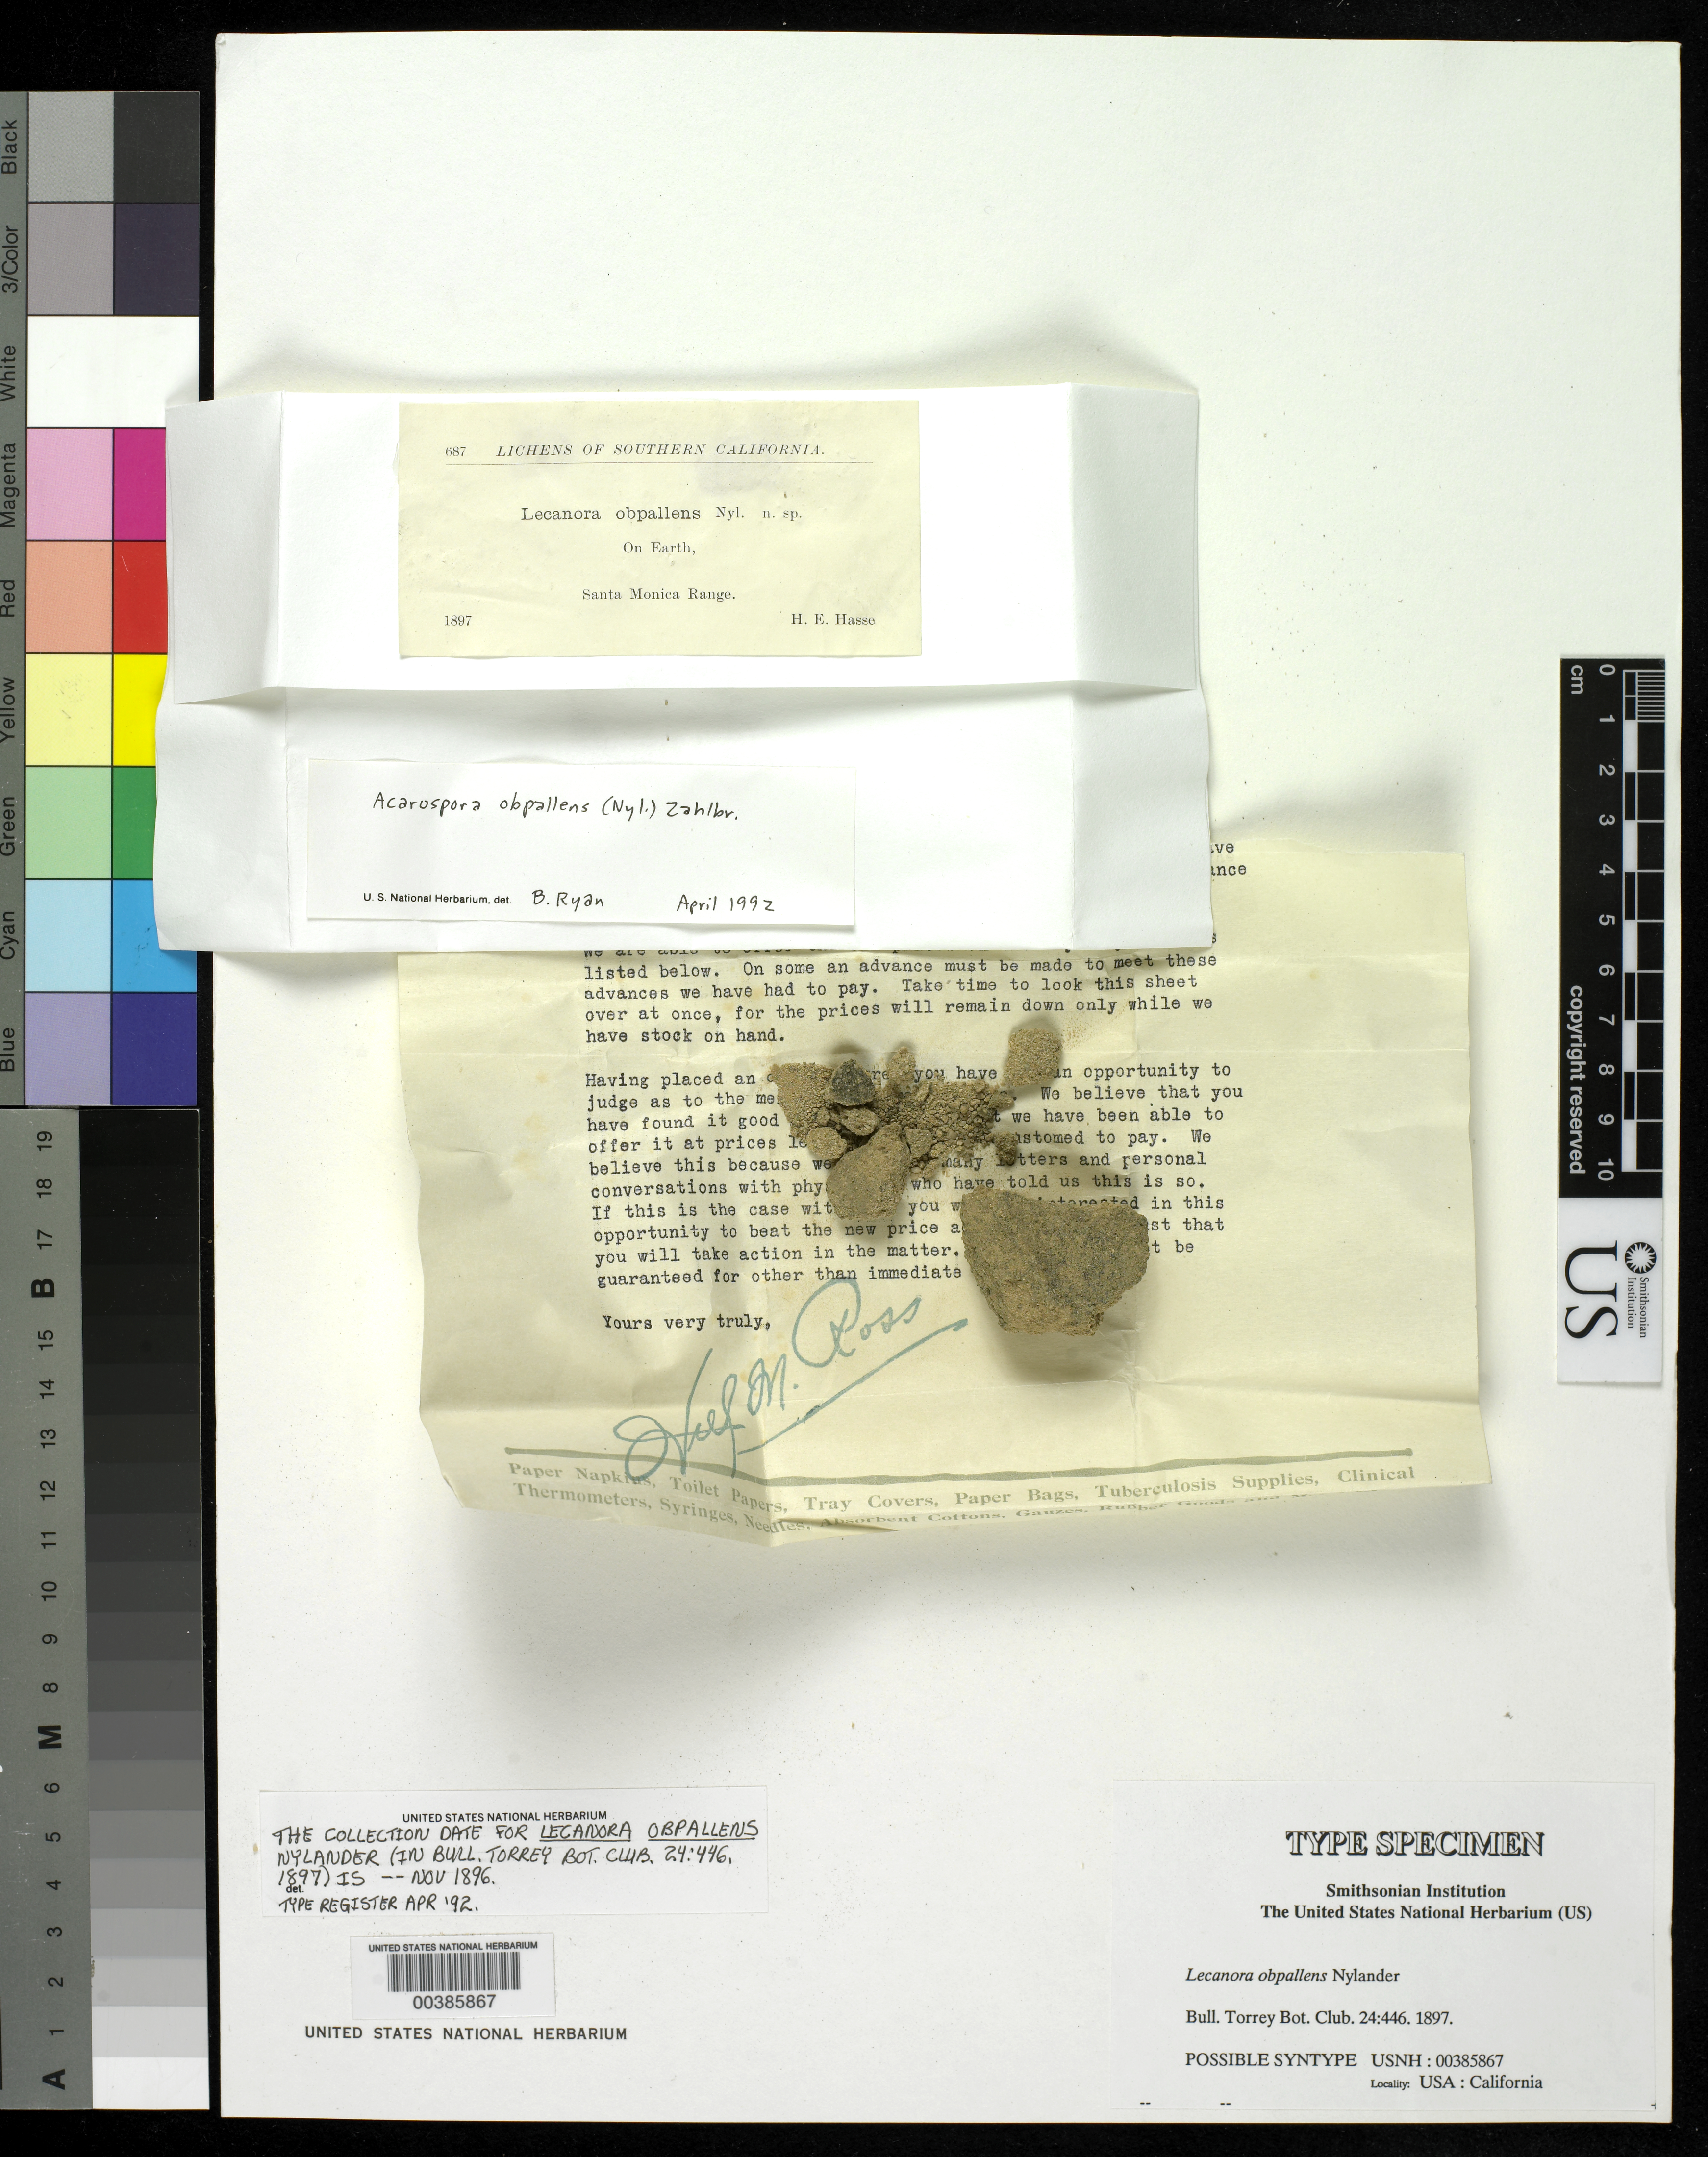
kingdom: Fungi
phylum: Ascomycota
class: Lecanoromycetes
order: Lecanorales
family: Lecanoraceae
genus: Lecanora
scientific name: Lecanora obpallens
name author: Nyl. ex Hasse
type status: Possible Type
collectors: H. E. Hasse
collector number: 687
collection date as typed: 1897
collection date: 1897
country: United States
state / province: California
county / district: Los Angeles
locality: Santa Monica Range.